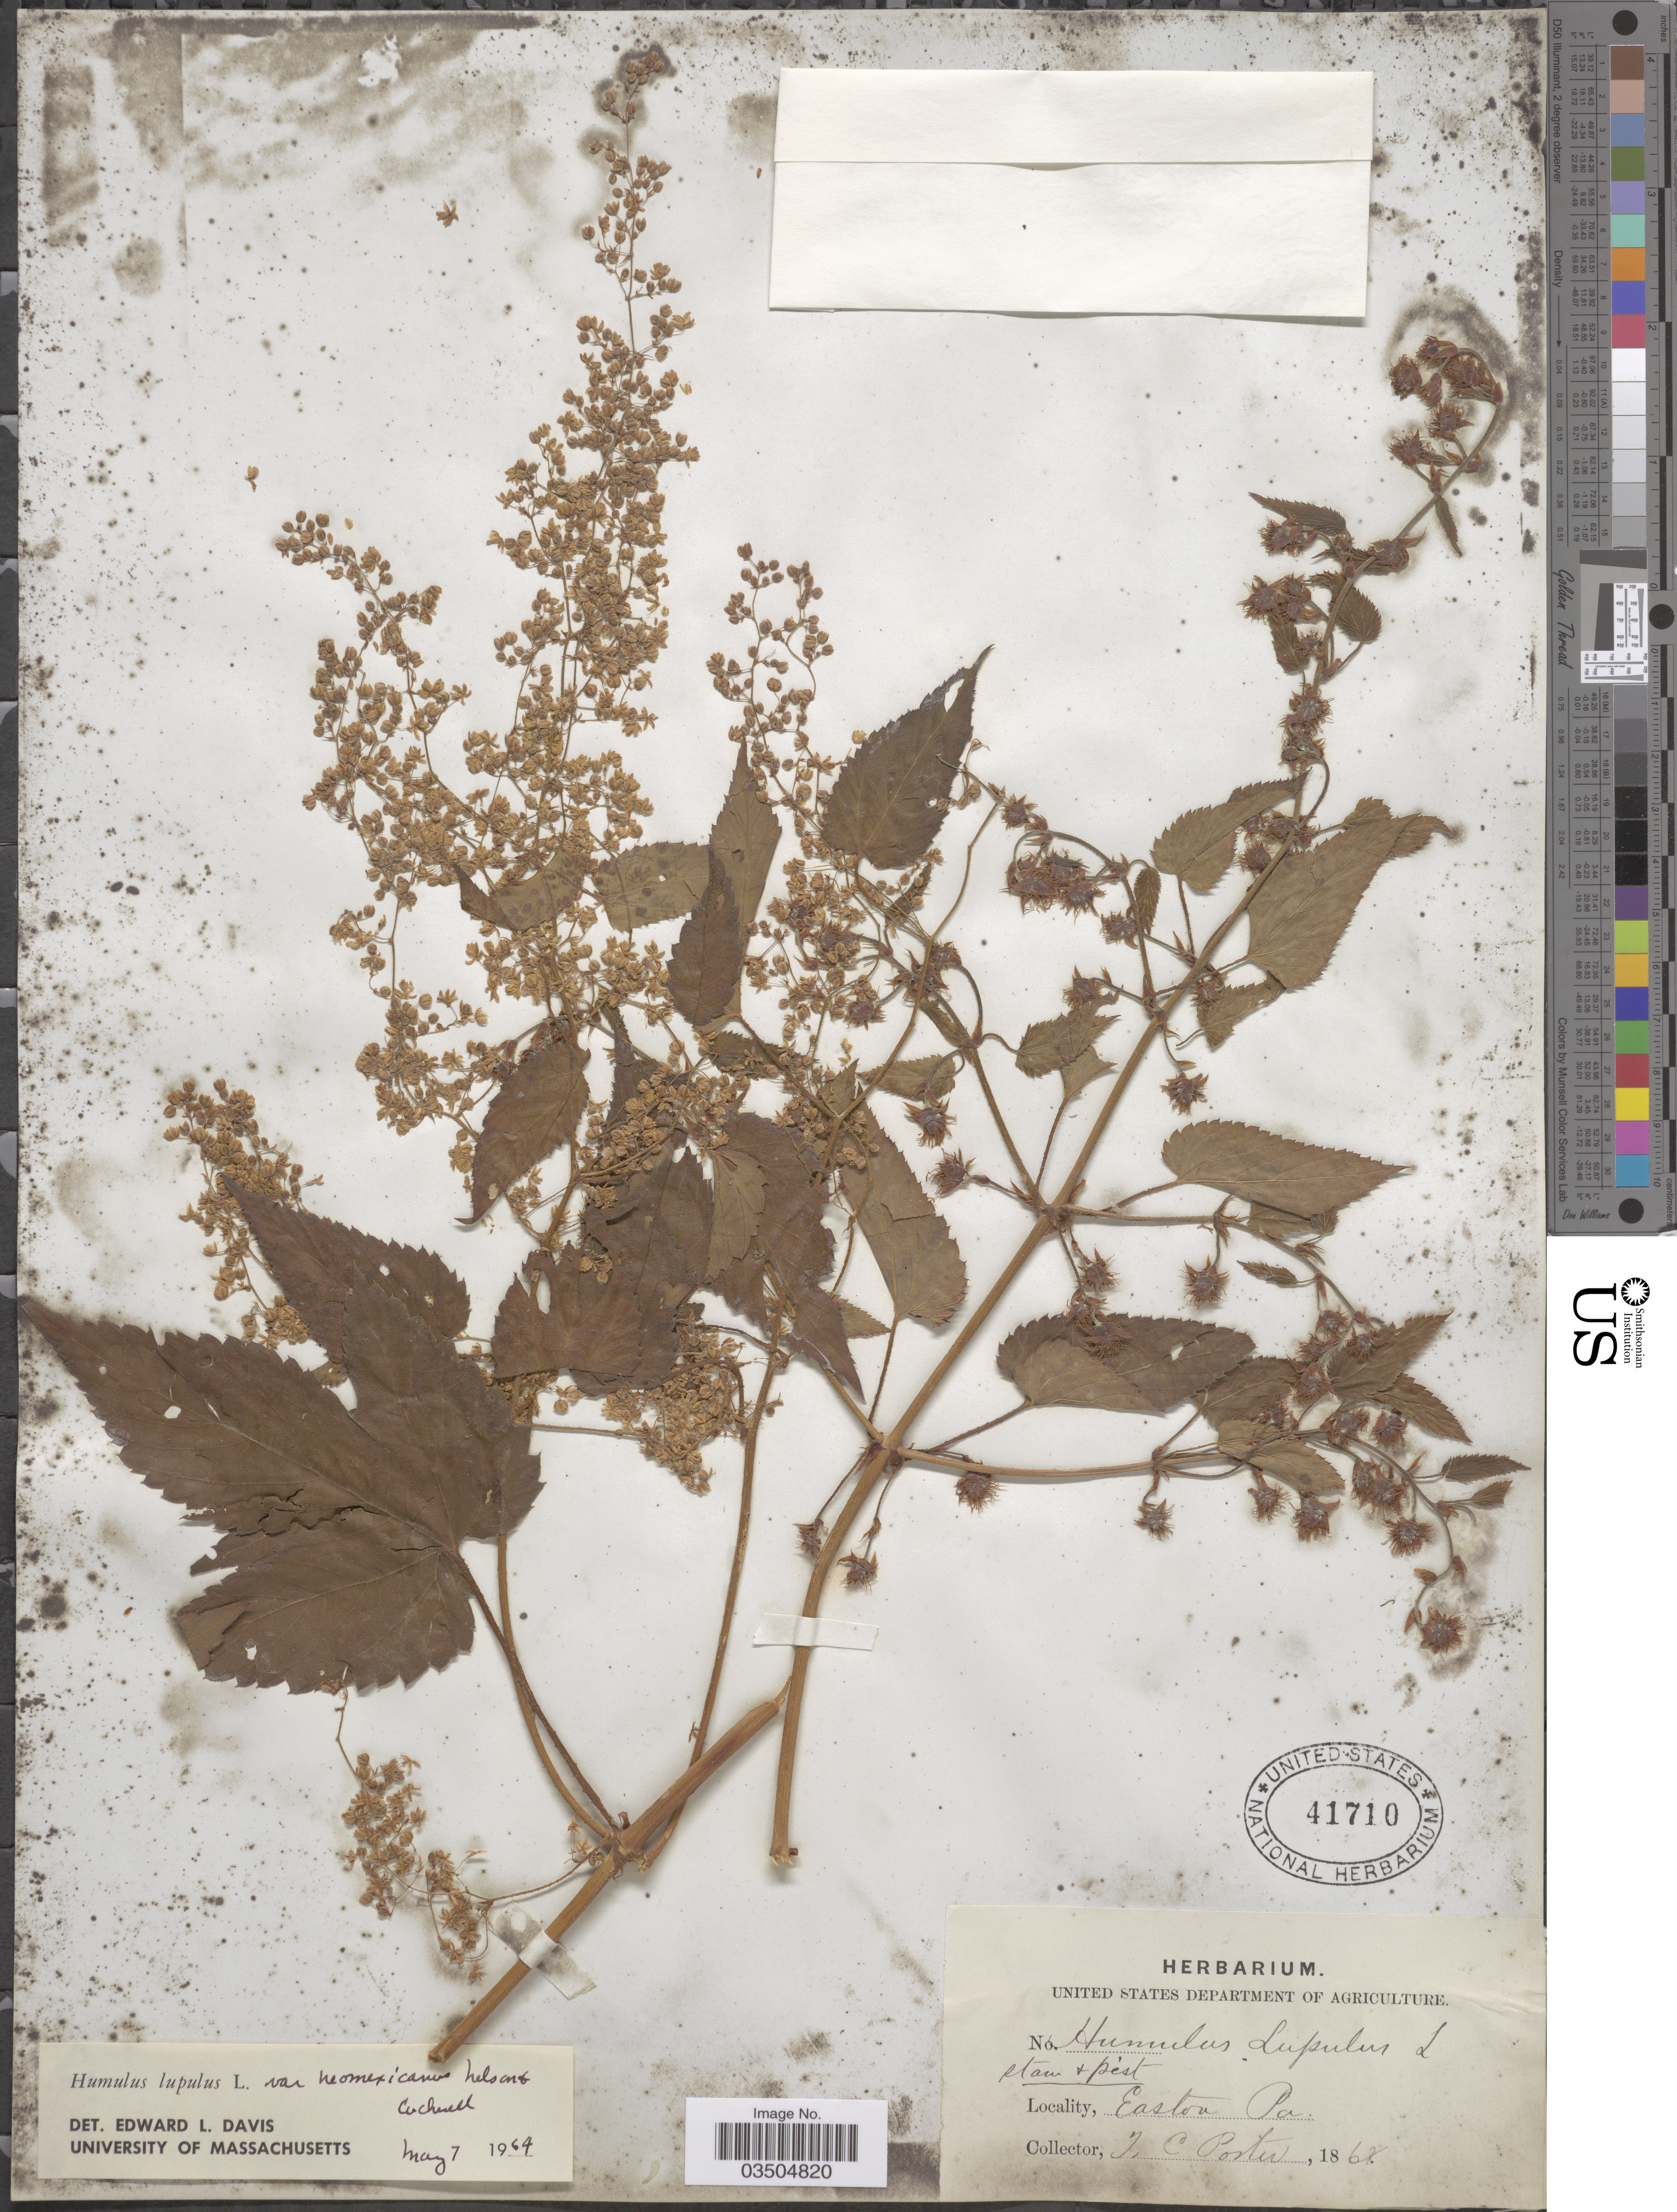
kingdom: Plantae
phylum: Tracheophyta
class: Magnoliopsida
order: Rosales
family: Cannabaceae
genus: Humulus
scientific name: Humulus neomexicanus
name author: (A. Nelson & Cockerell) Rydb.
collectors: T. Porter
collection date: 1868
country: United States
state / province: Pennsylvania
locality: Easton.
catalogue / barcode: US 41710